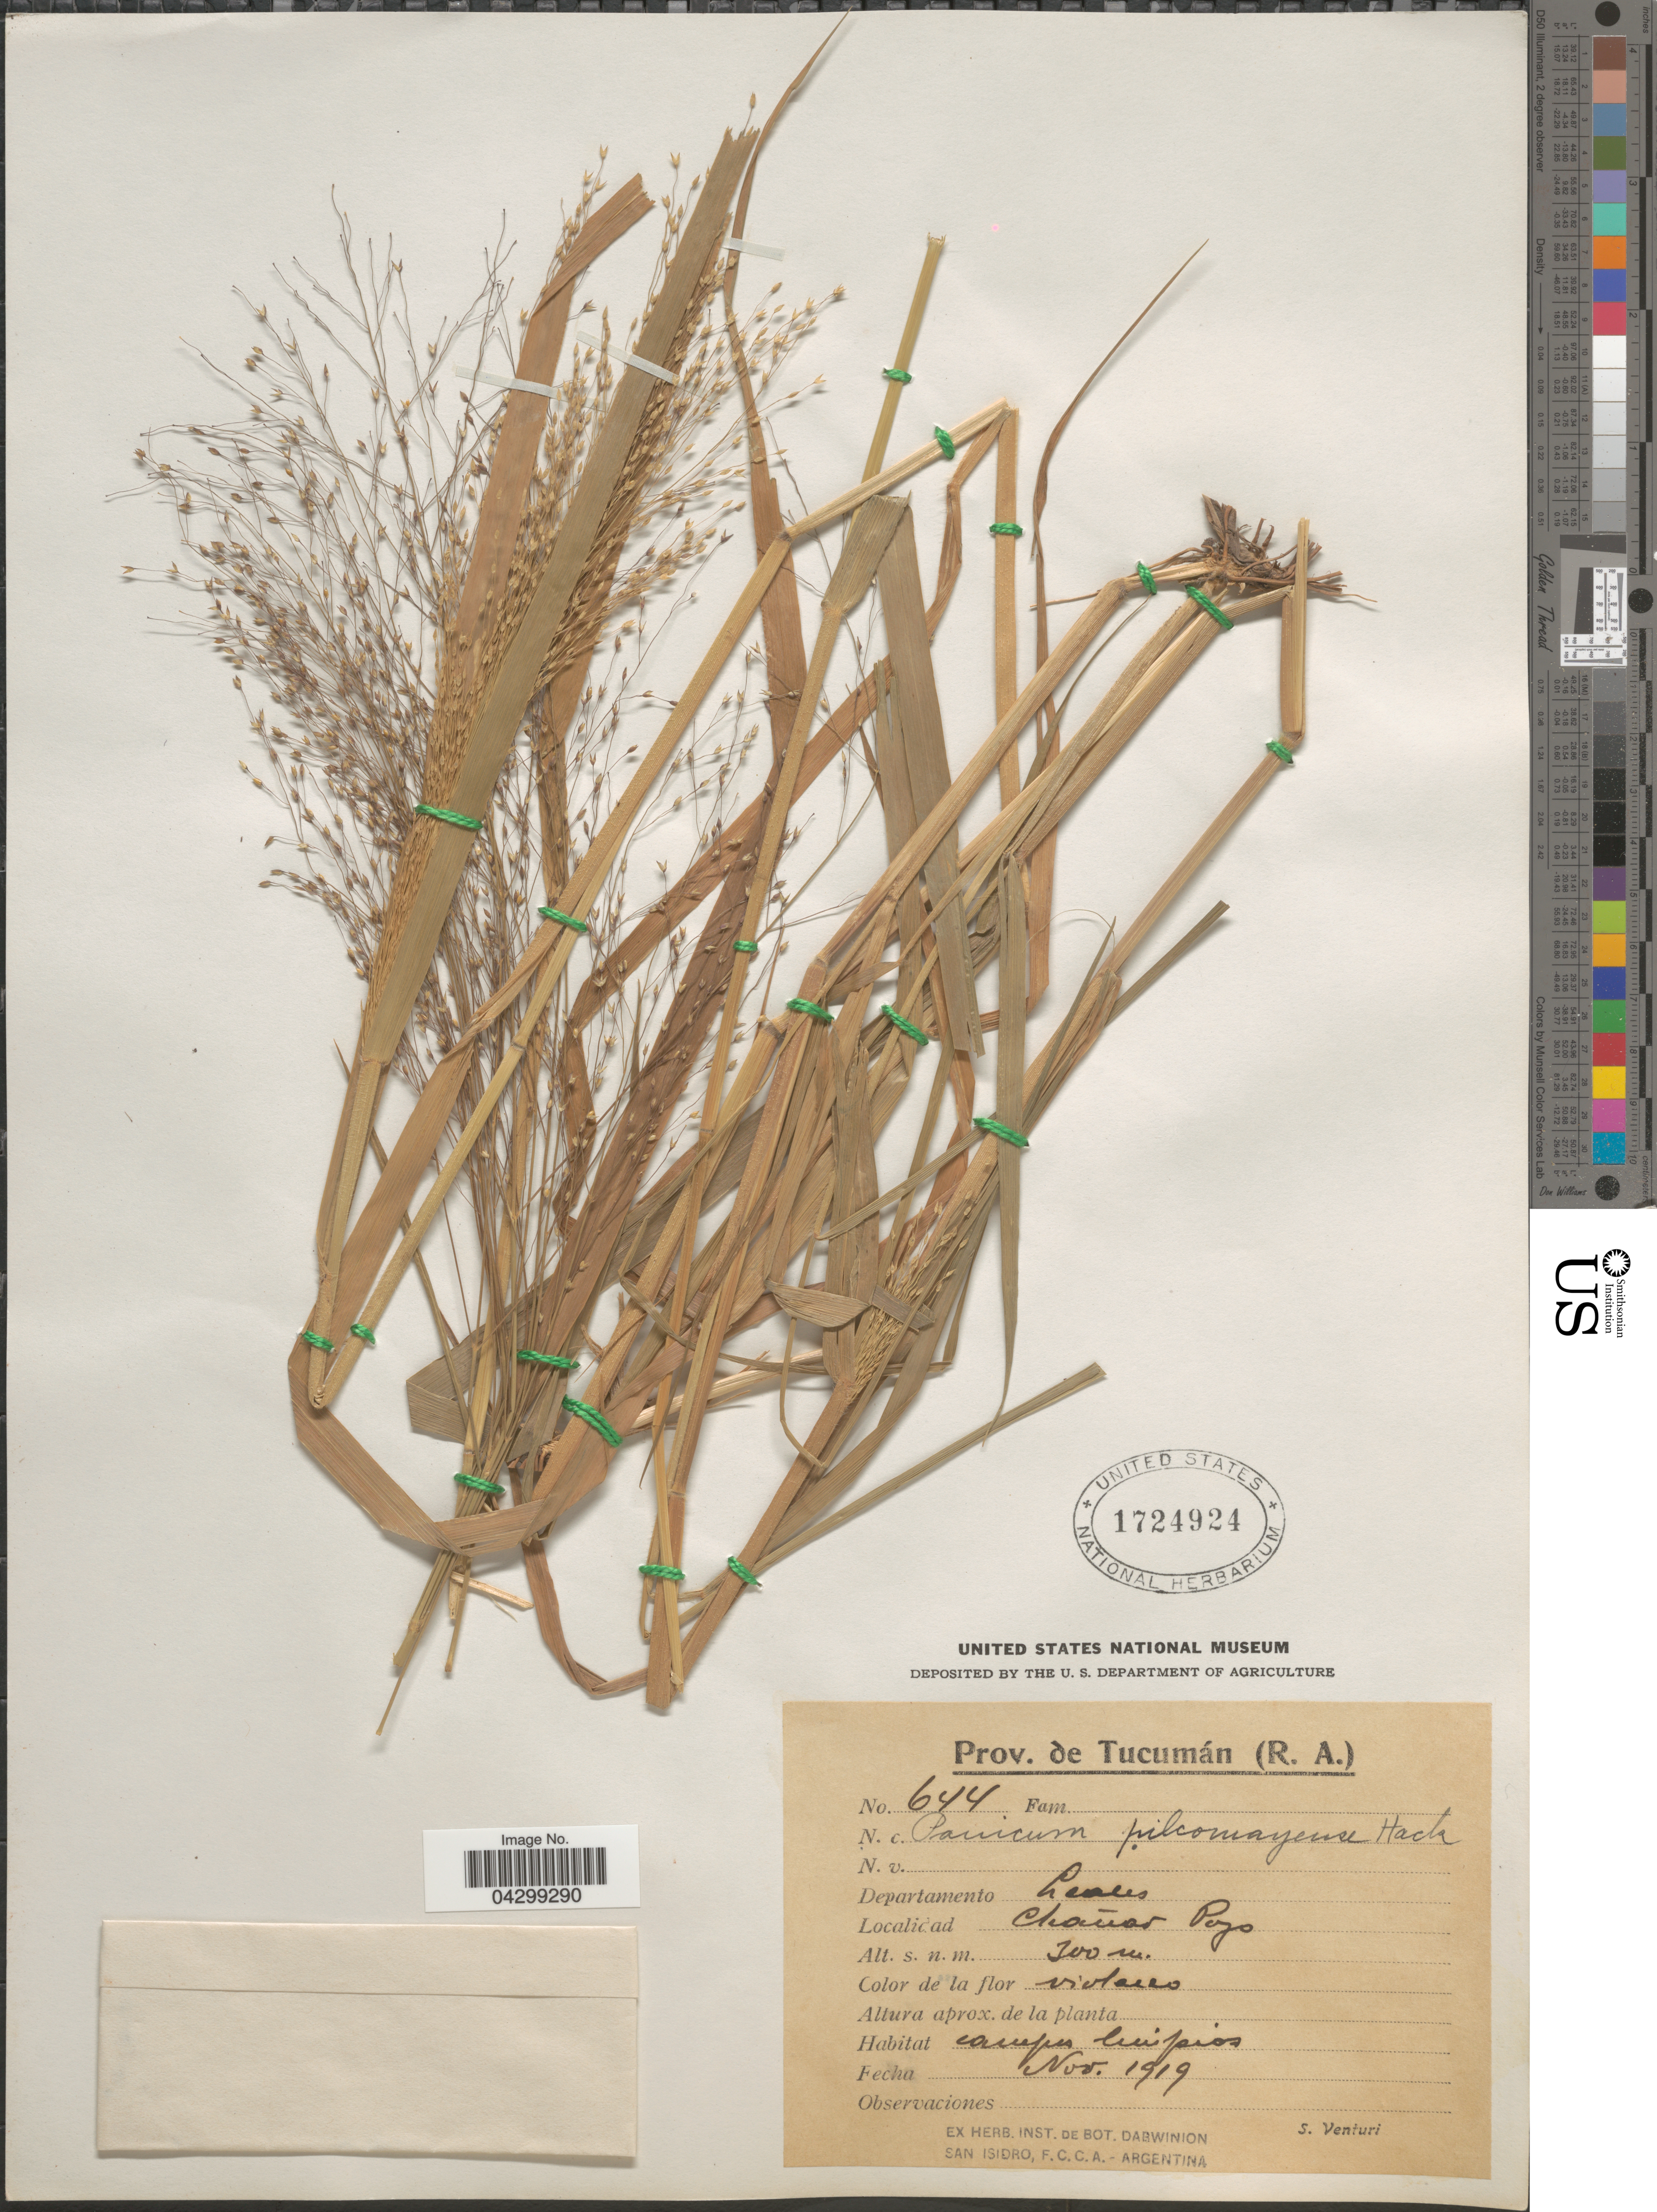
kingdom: Plantae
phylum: Tracheophyta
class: Liliopsida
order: Poales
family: Poaceae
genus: Panicum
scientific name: Panicum bergii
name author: Arechav.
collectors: S. Venturi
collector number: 644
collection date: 1919-11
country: Argentina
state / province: Tucuman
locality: (R.A.). Departamento Leales. Chañar Pozo.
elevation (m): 300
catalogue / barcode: US 1724924